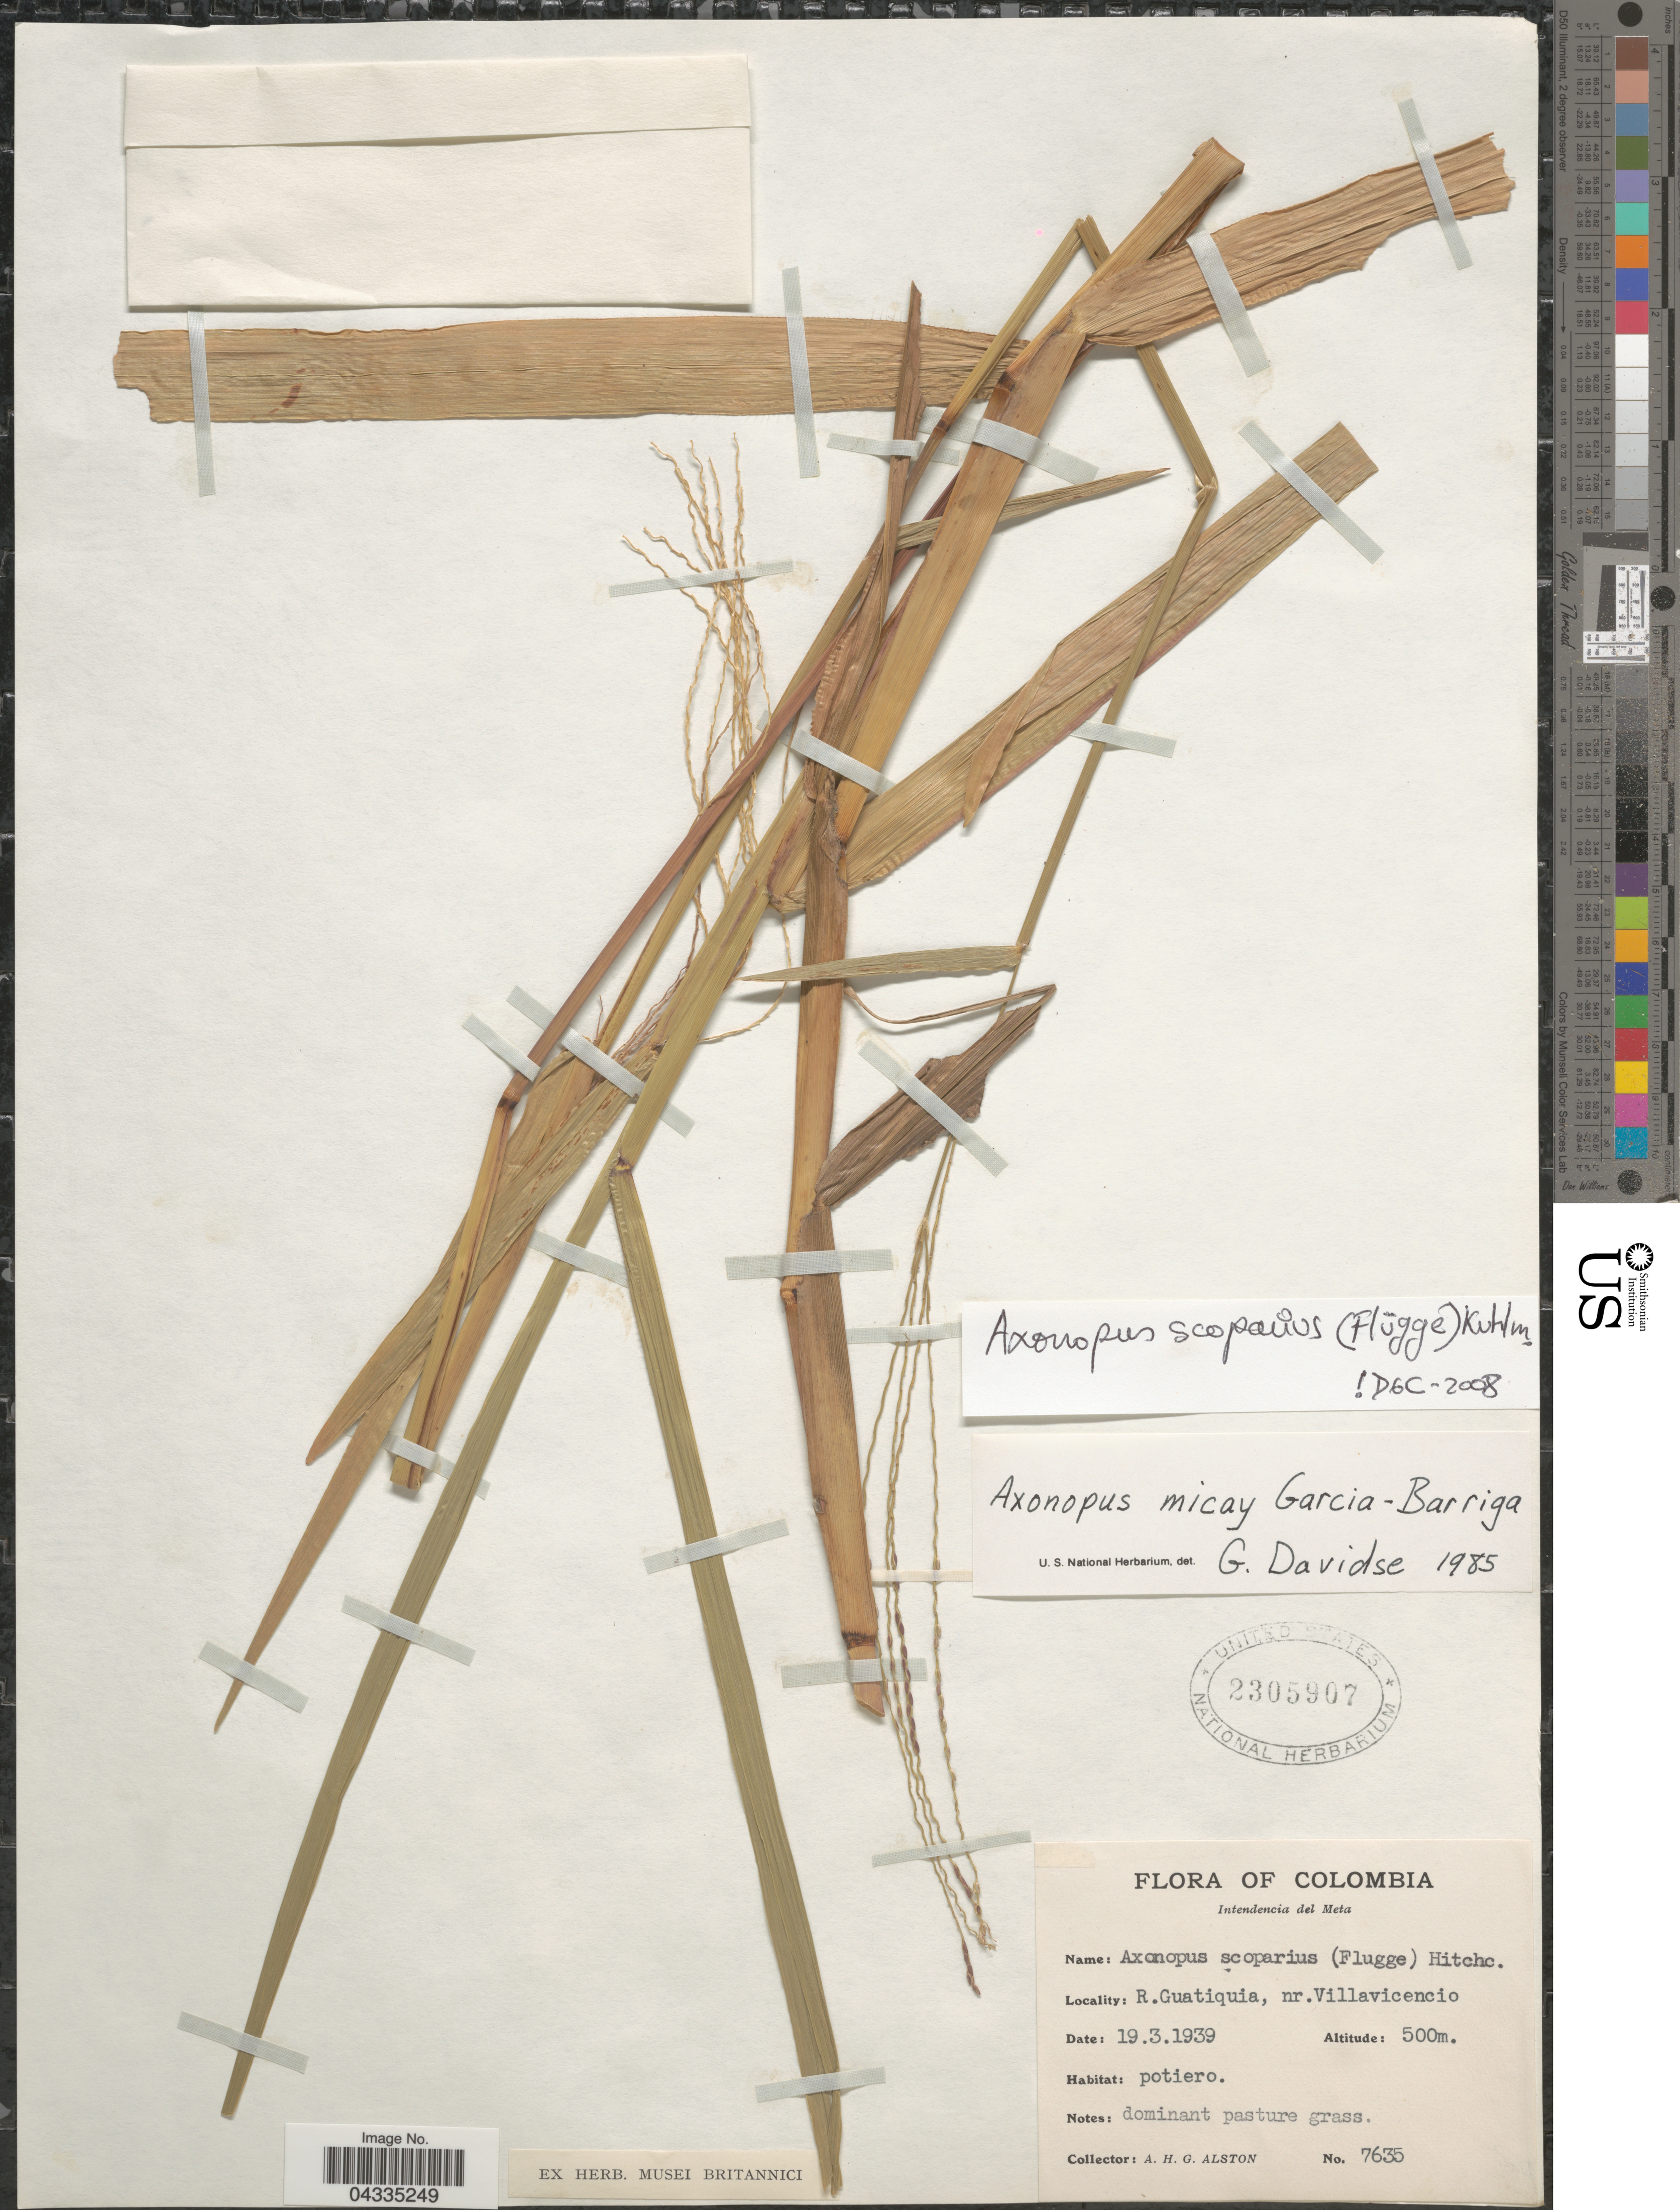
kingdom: Plantae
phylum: Tracheophyta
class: Liliopsida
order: Poales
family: Poaceae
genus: Axonopus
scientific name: Axonopus scoparius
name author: (Flüggé) Kuhlm.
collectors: A. H. Alston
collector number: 7635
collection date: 1939-03-19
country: Colombia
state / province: Meta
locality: Intendencia del Meta. R. Guatiquia, nr. Villavicencio.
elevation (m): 500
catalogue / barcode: US 2305907